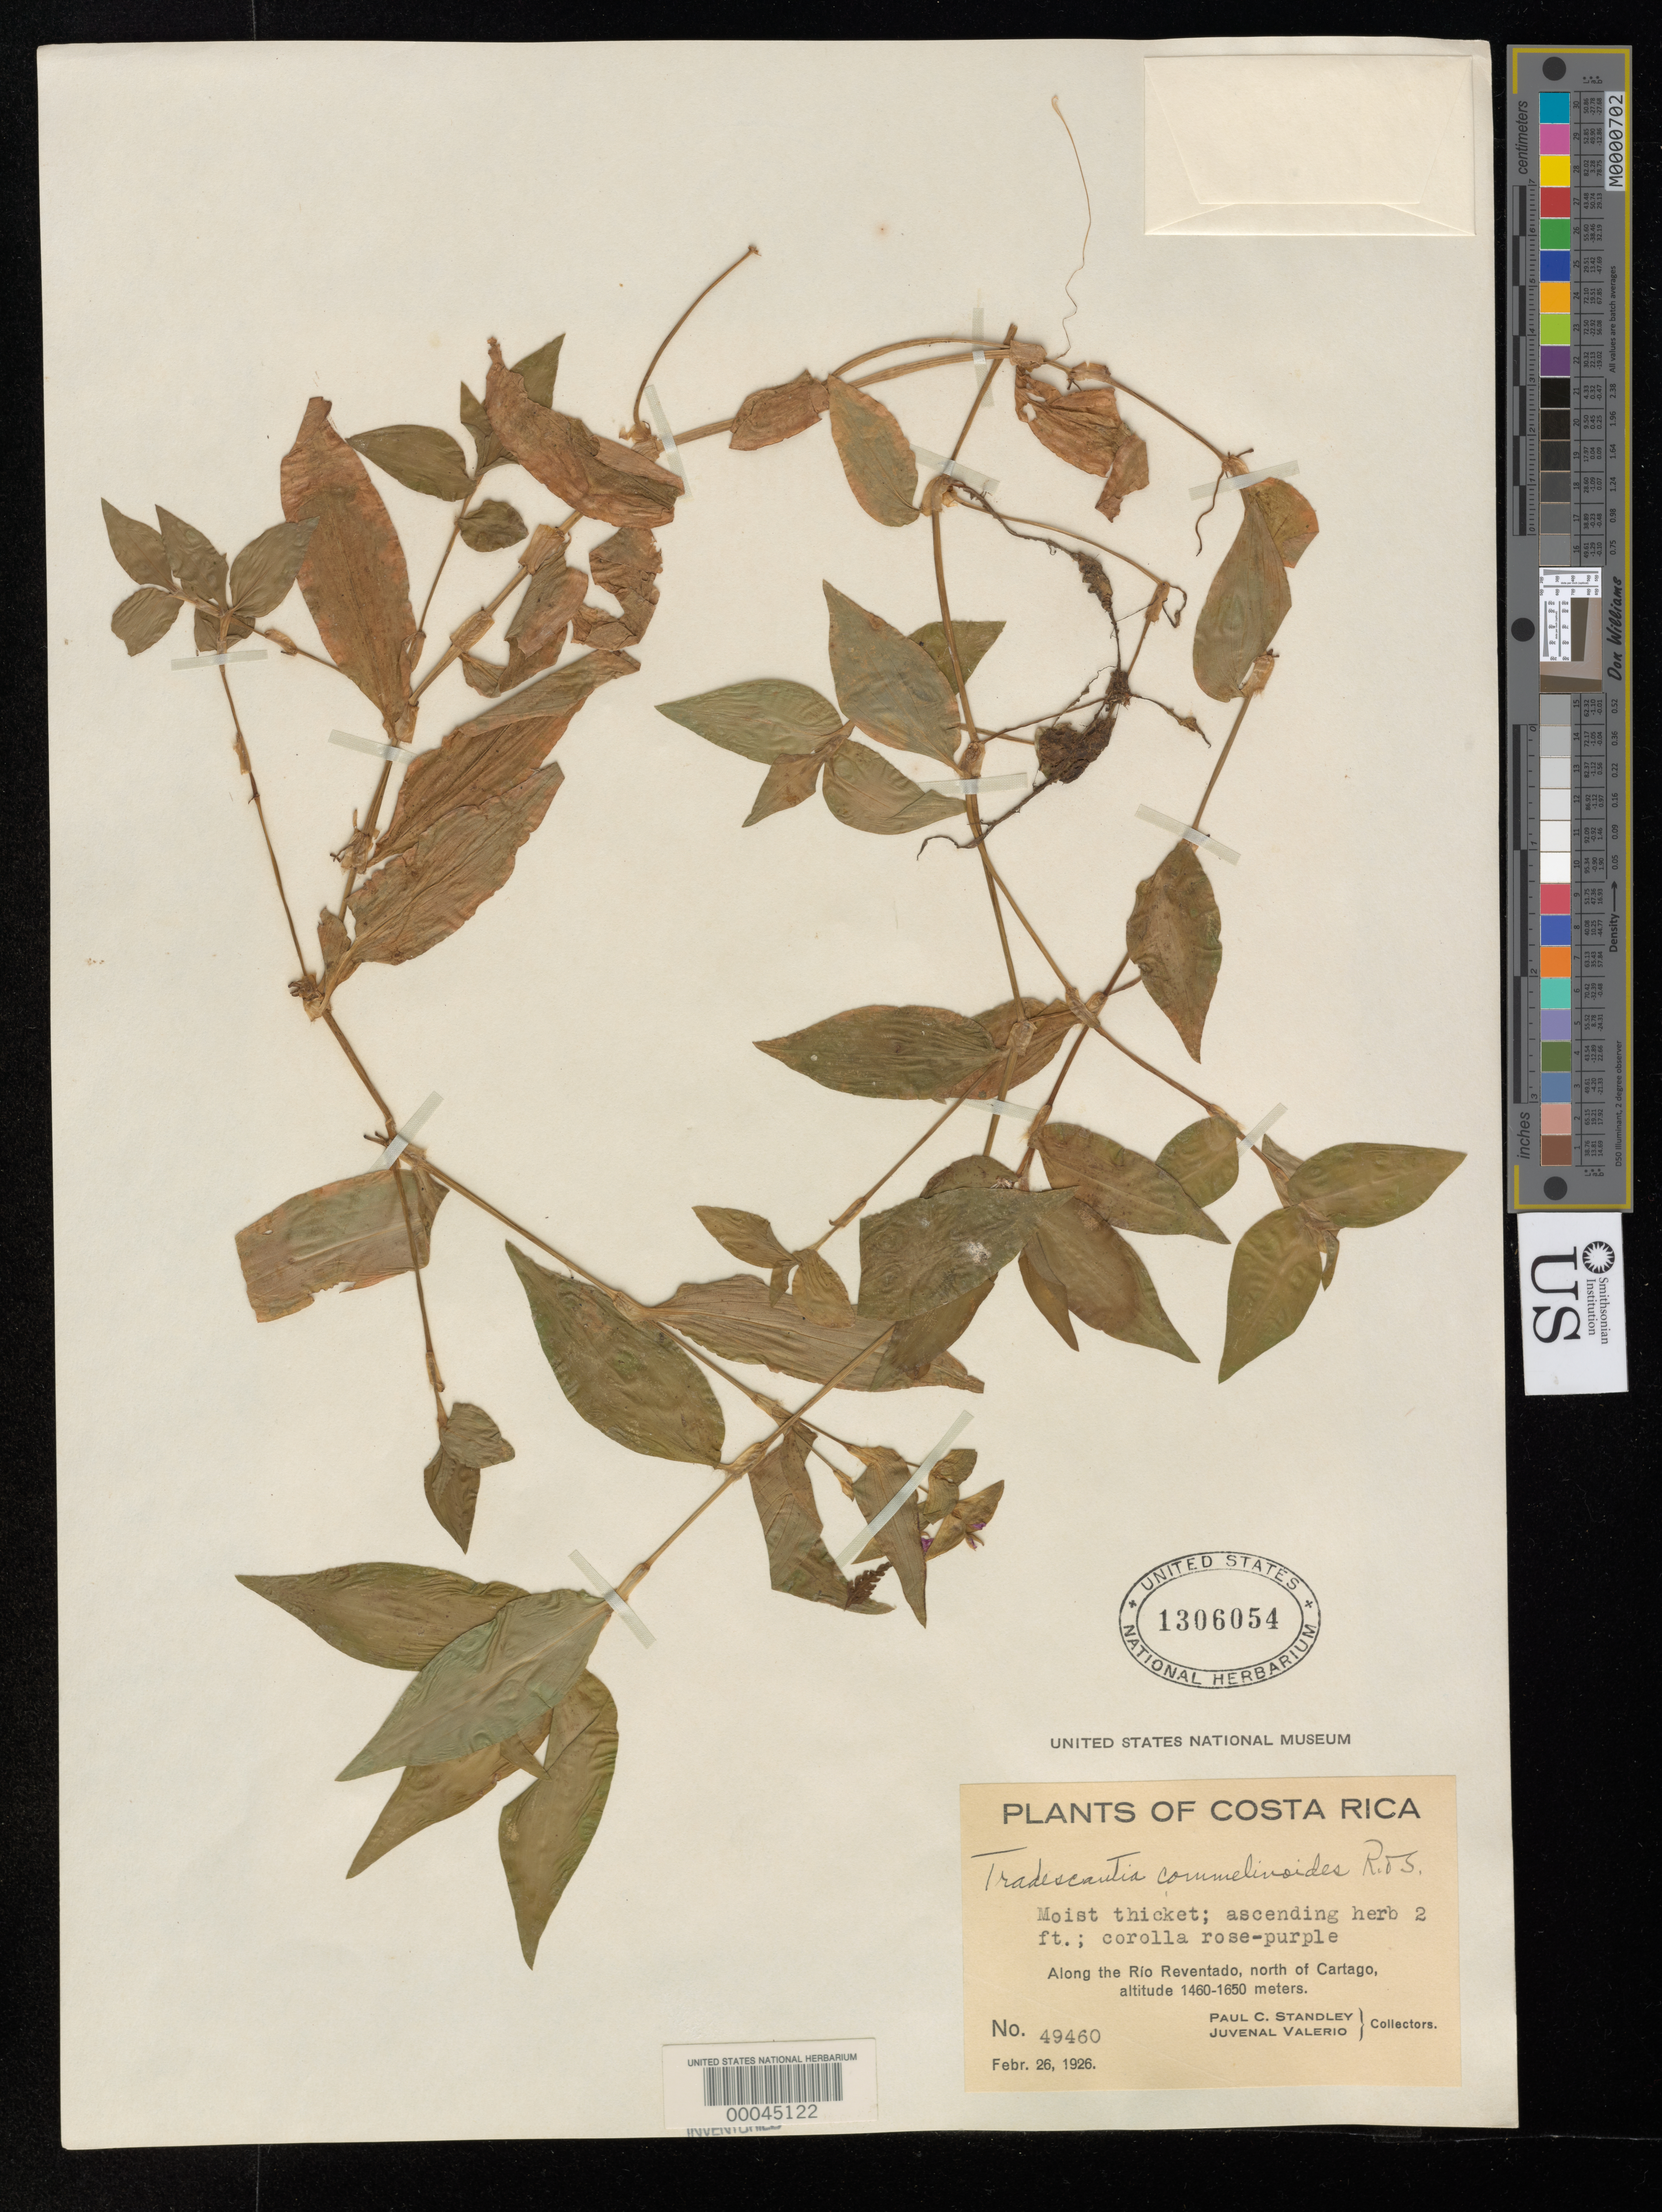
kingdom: Plantae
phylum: Tracheophyta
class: Liliopsida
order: Commelinales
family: Commelinaceae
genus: Tradescantia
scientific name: Tradescantia sp.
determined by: Strong, Mark T., (BOT), Smithsonian Institution - National Museum of Natural History (UNITED STATES)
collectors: P. C. Standley & J. Valerio R.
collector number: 49460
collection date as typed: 26 Feb 1926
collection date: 1926-02-26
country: Costa Rica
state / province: San José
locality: N of cartago, rio reventado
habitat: Moist thicket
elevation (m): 1460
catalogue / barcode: US 1306054